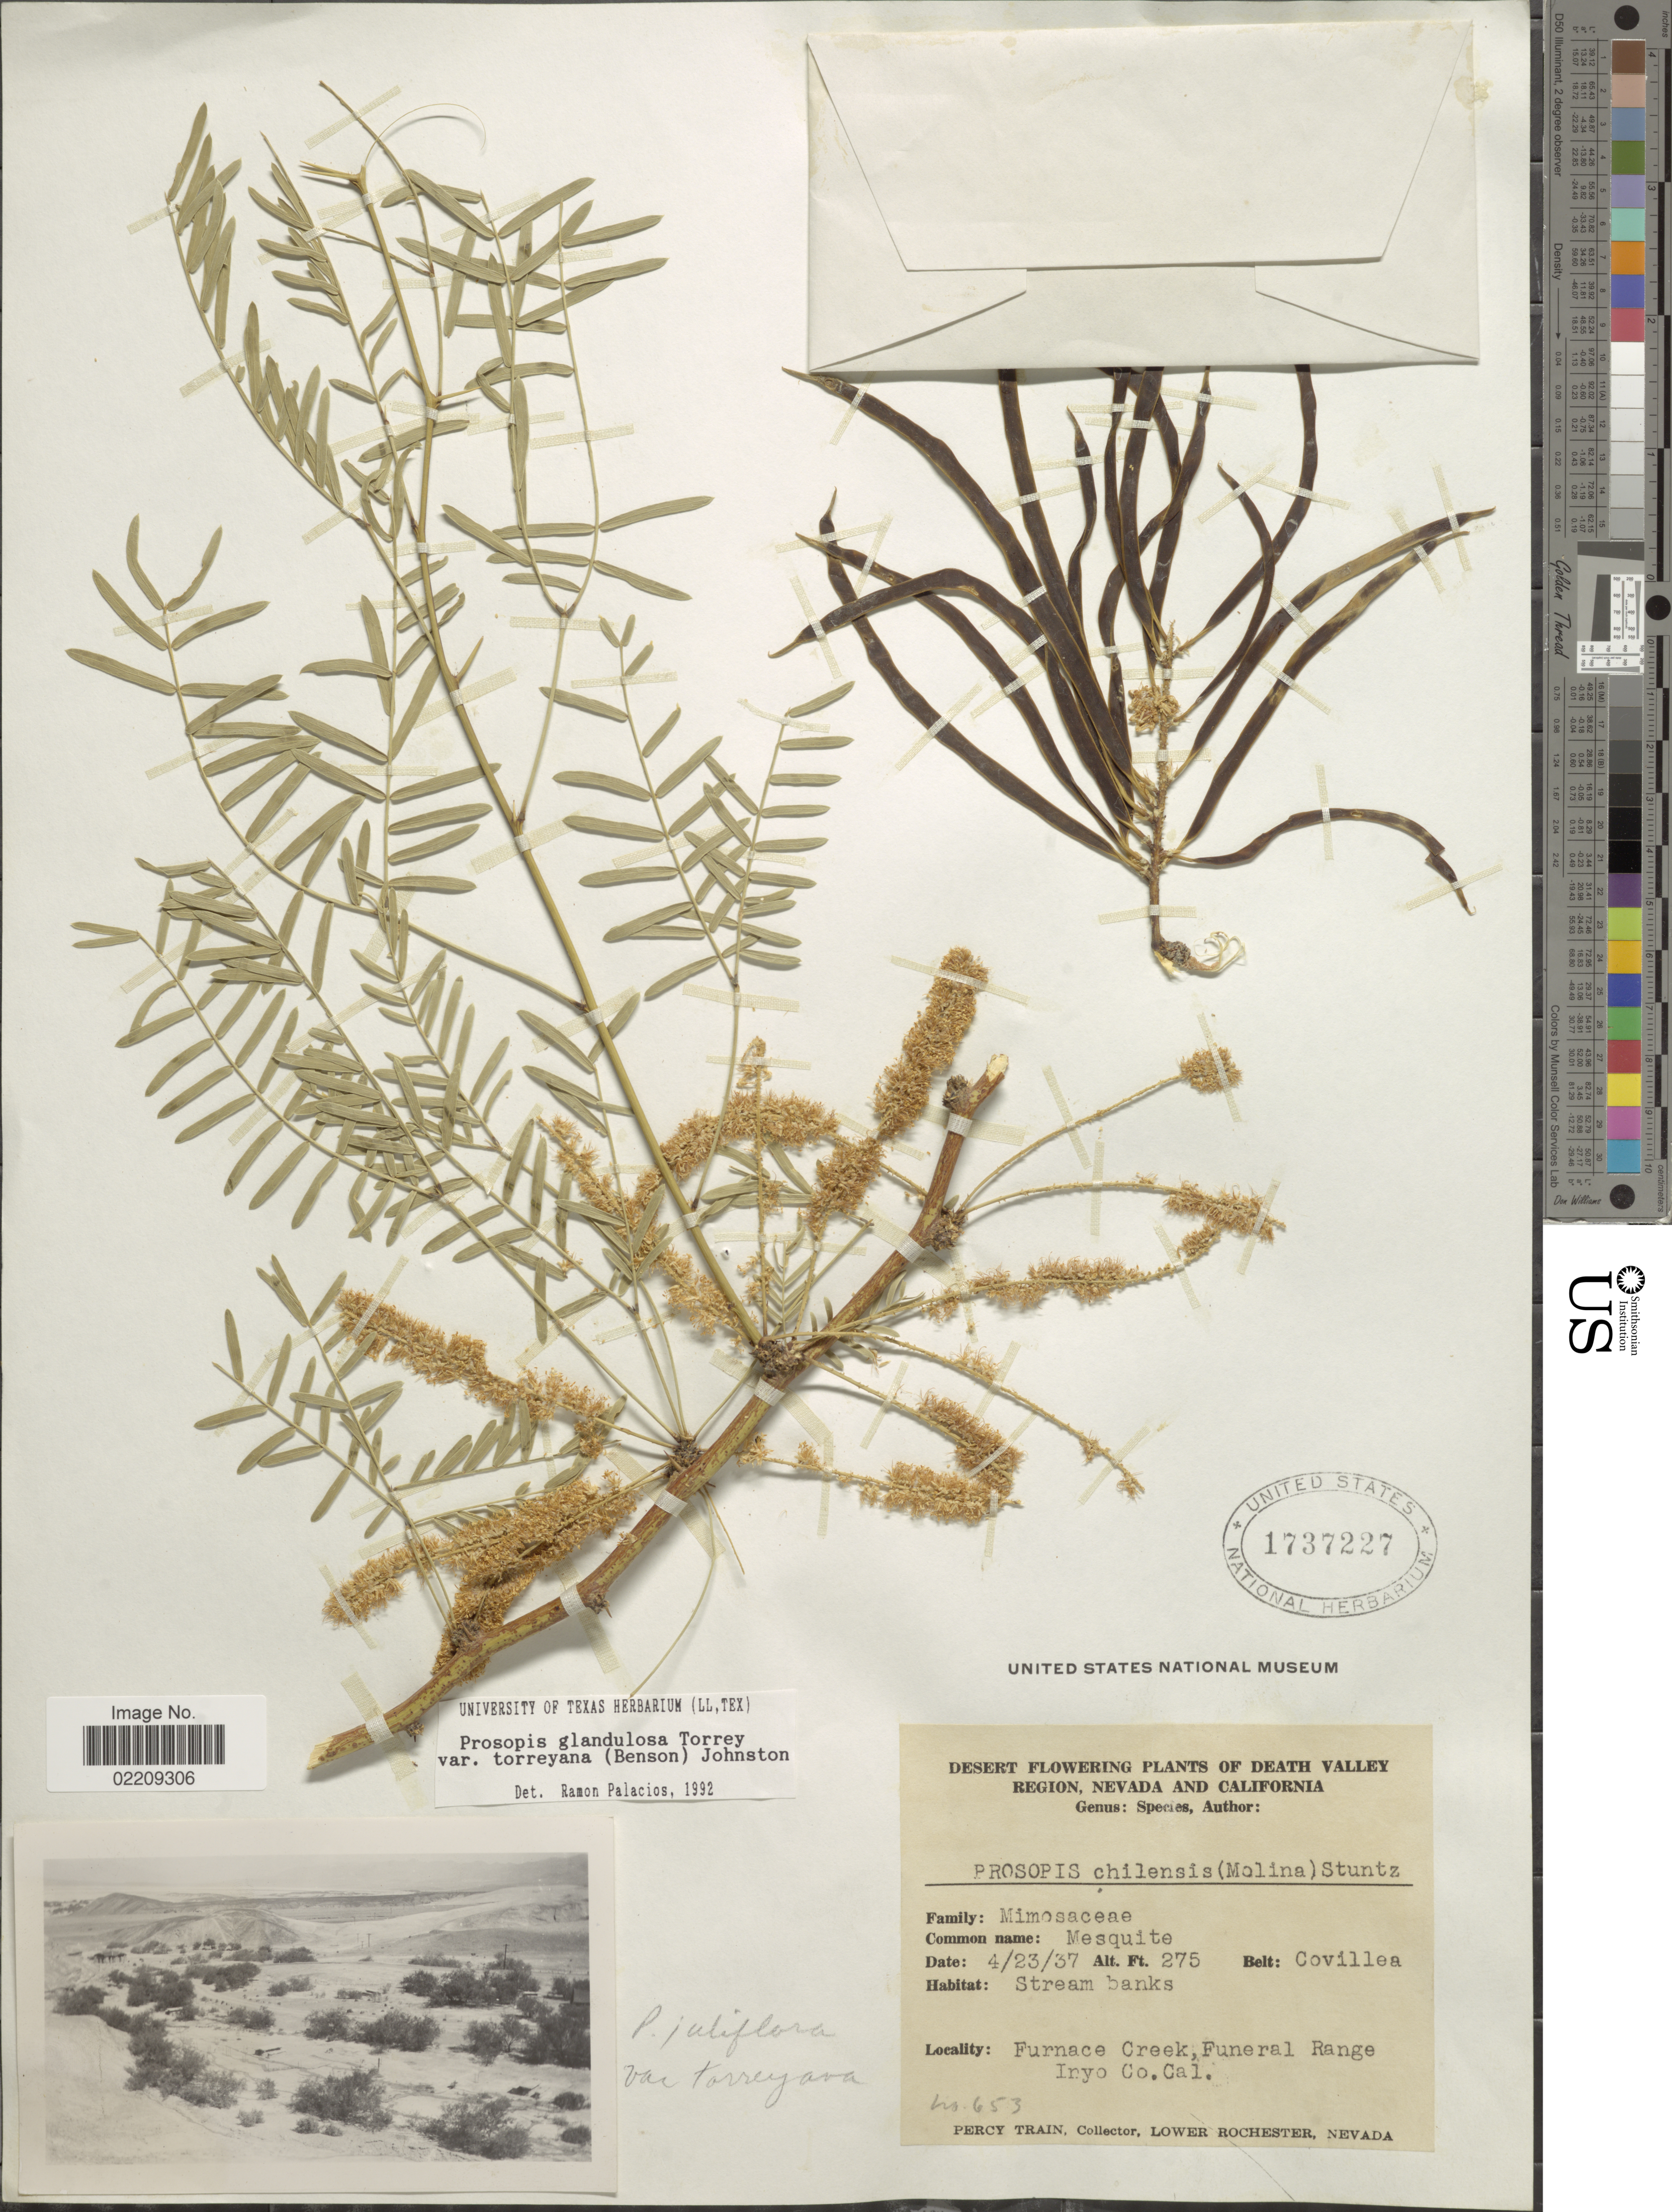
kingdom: Plantae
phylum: Tracheophyta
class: Magnoliopsida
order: Fabales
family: Fabaceae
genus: Prosopis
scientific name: Prosopis glandulosa var. torreyana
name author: (L.D. Benson) M.C. Johnst.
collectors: P. Train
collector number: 653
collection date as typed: Transcribed d/m/y: 23/4/37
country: United States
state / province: California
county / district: Inyo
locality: Furnace Creek, Funeral Range, Inyo Co.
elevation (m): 84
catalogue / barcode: US 1737227